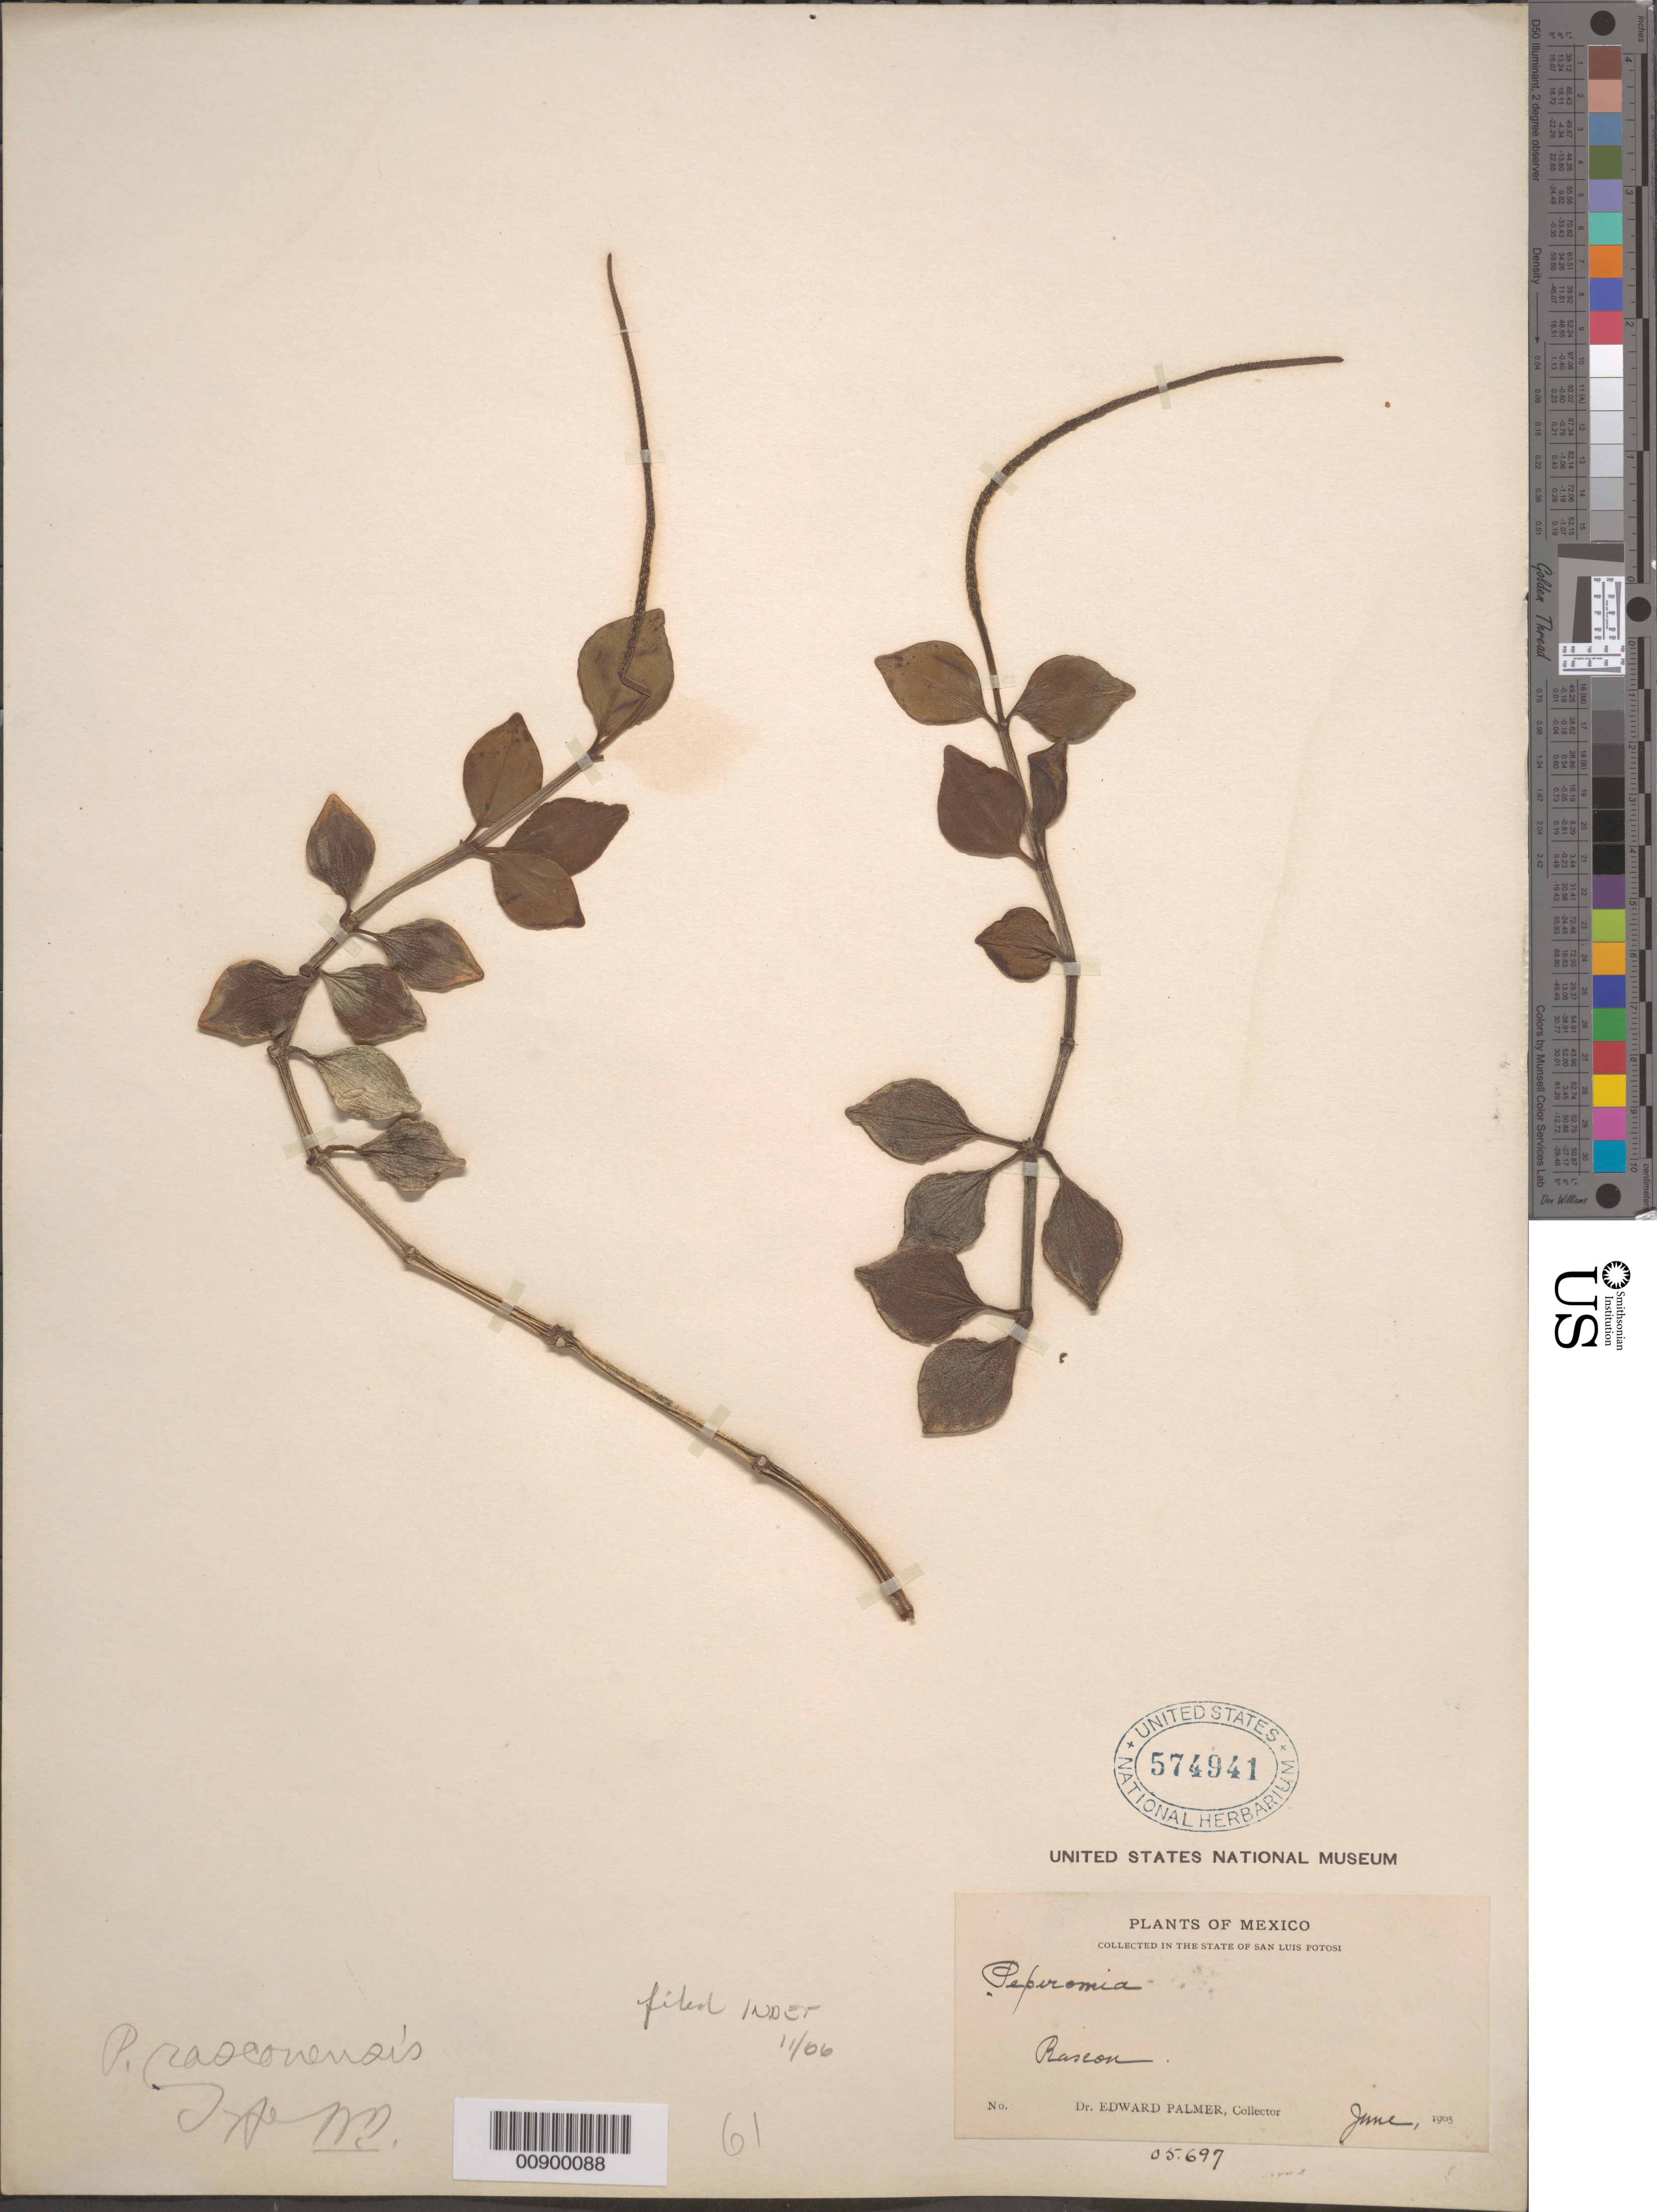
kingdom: Plantae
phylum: Tracheophyta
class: Magnoliopsida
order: Piperales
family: Piperaceae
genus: Peperomia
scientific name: Peperomia angustata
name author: Kunth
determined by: Jiménez, José Estaban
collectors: E. Palmer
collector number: Green House No. 05.697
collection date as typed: Jun 1905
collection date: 1905-06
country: Mexico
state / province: San Luis Potosí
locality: Rascon, San Luis Potosí.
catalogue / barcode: US 574941